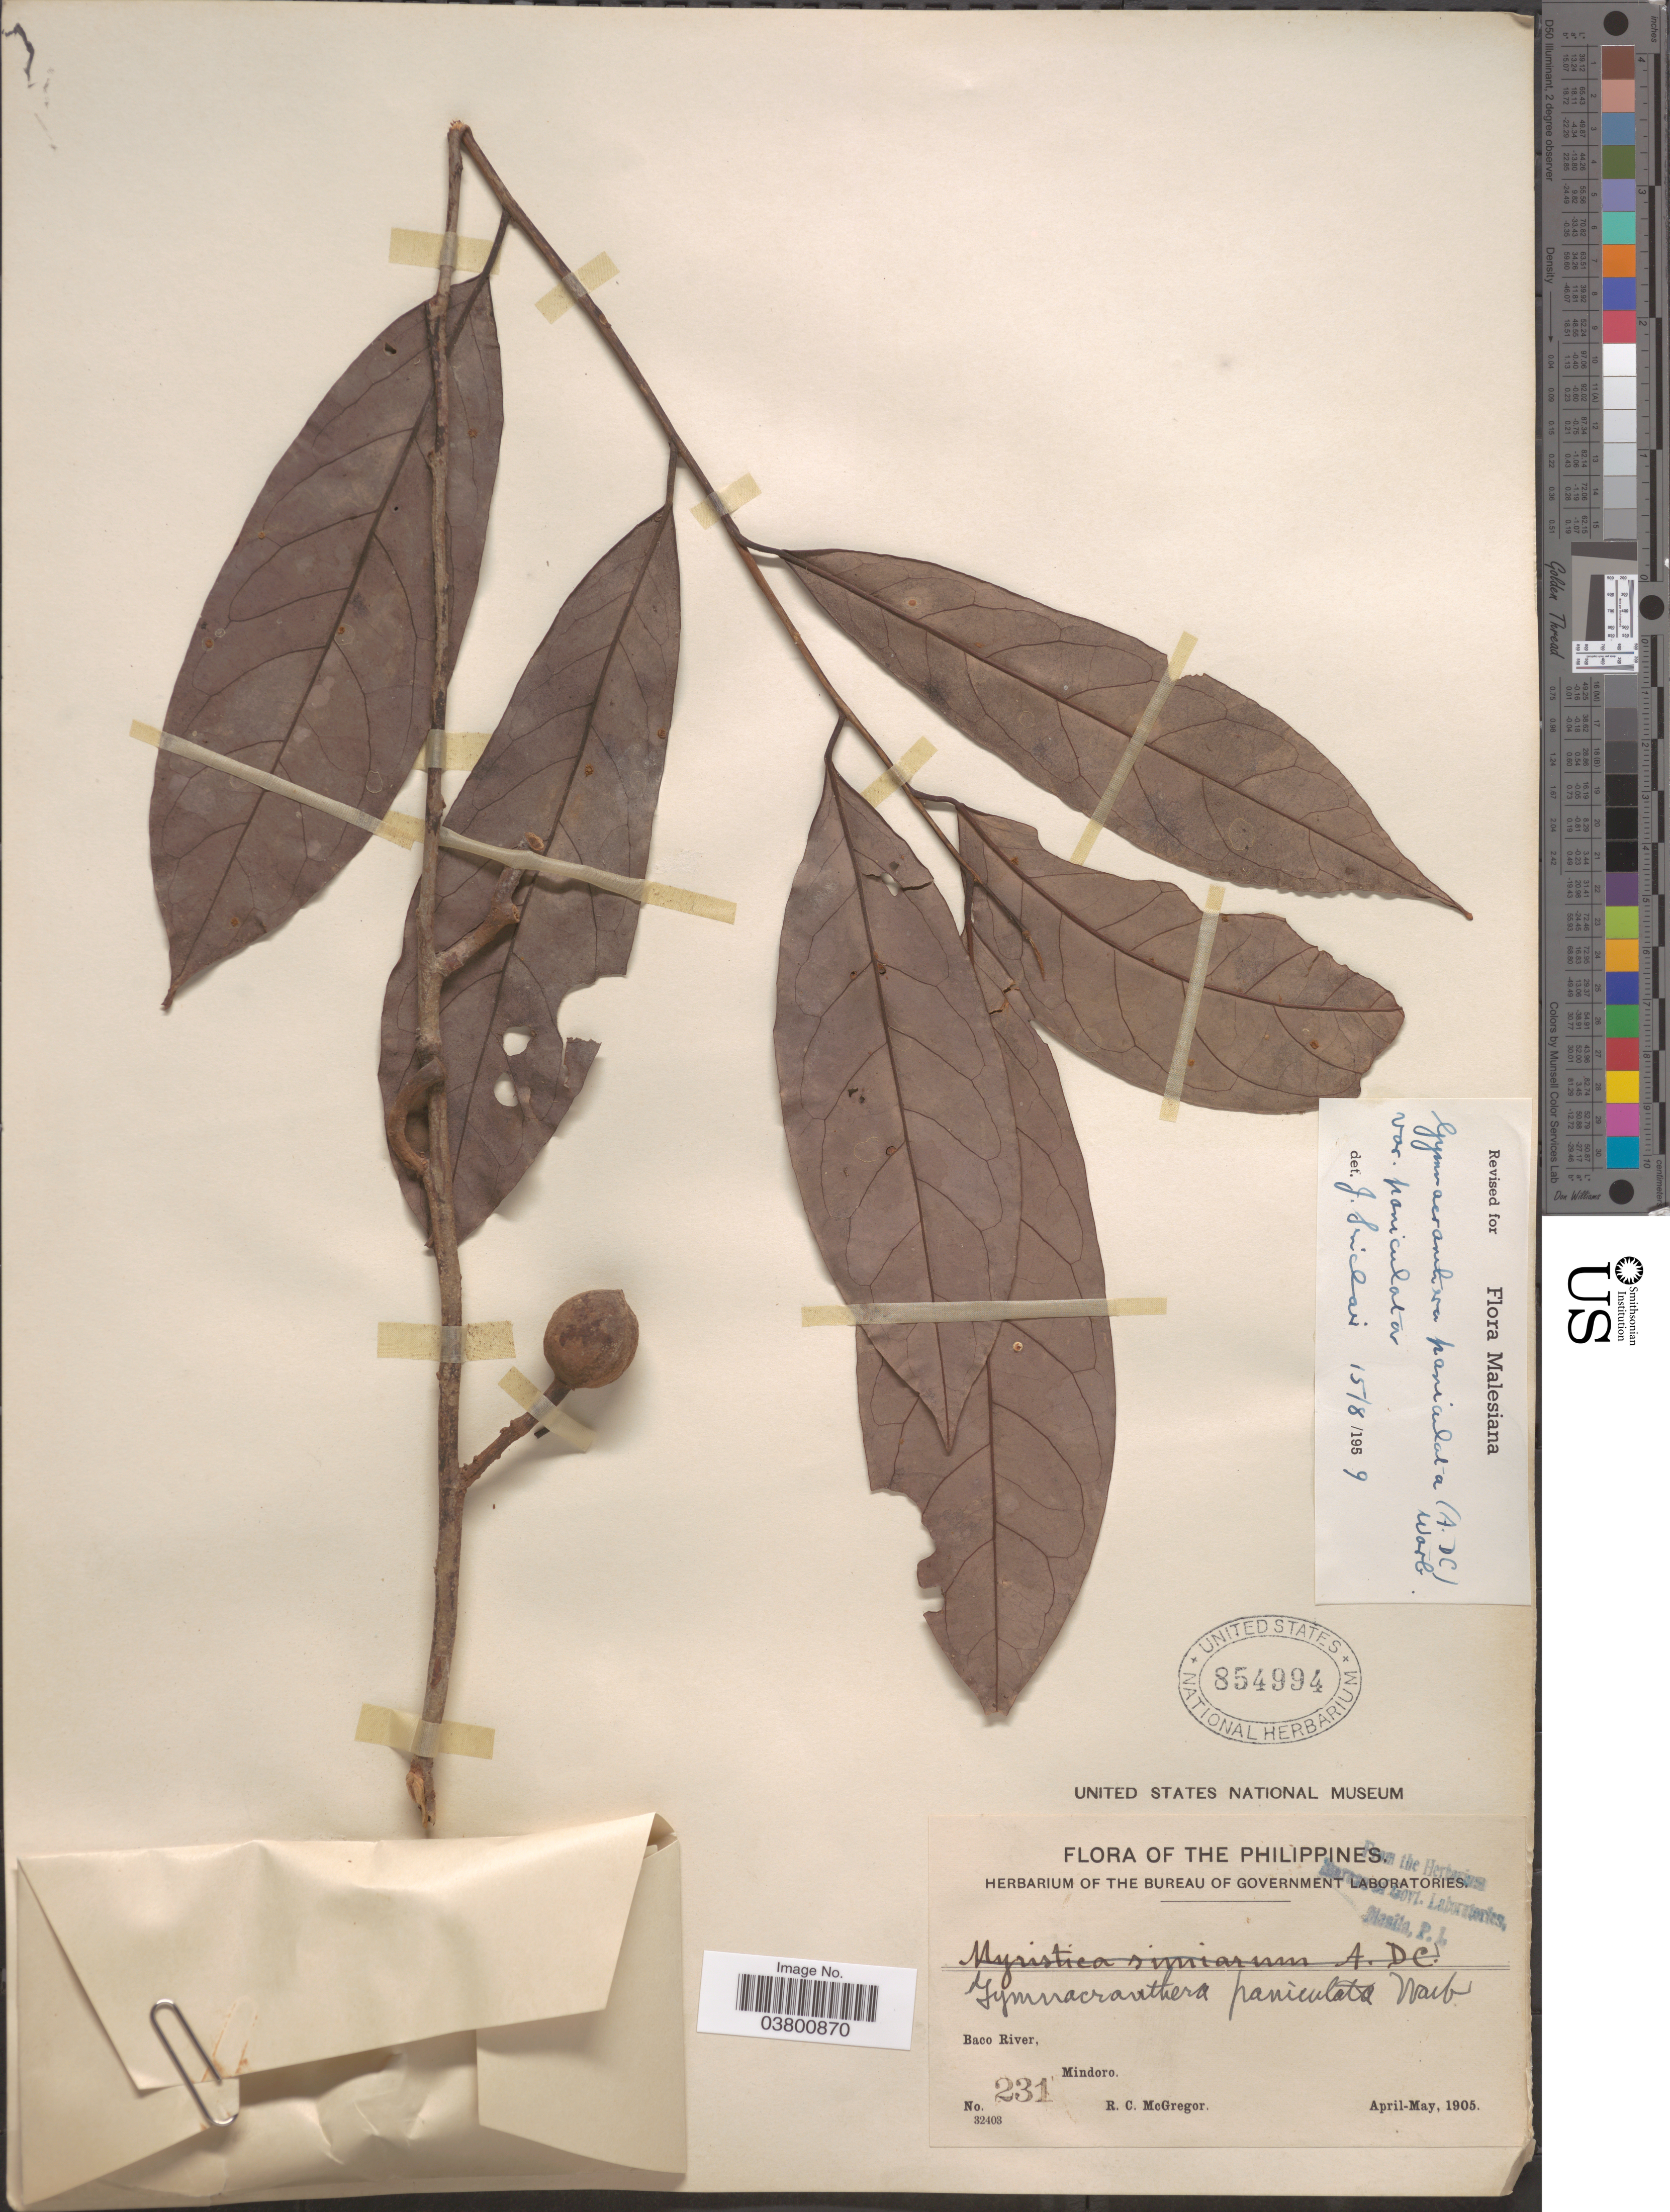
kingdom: Plantae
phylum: Tracheophyta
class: Magnoliopsida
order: Magnoliales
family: Myristicaceae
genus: Gymnacranthera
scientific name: Gymnacranthera paniculata var. paniculata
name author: (A. DC.) Warb.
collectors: R. C. McGregor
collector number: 231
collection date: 1905-04/1905-05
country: Philippines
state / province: Mimaropa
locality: Baco River, Mindoro.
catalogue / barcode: US 854994